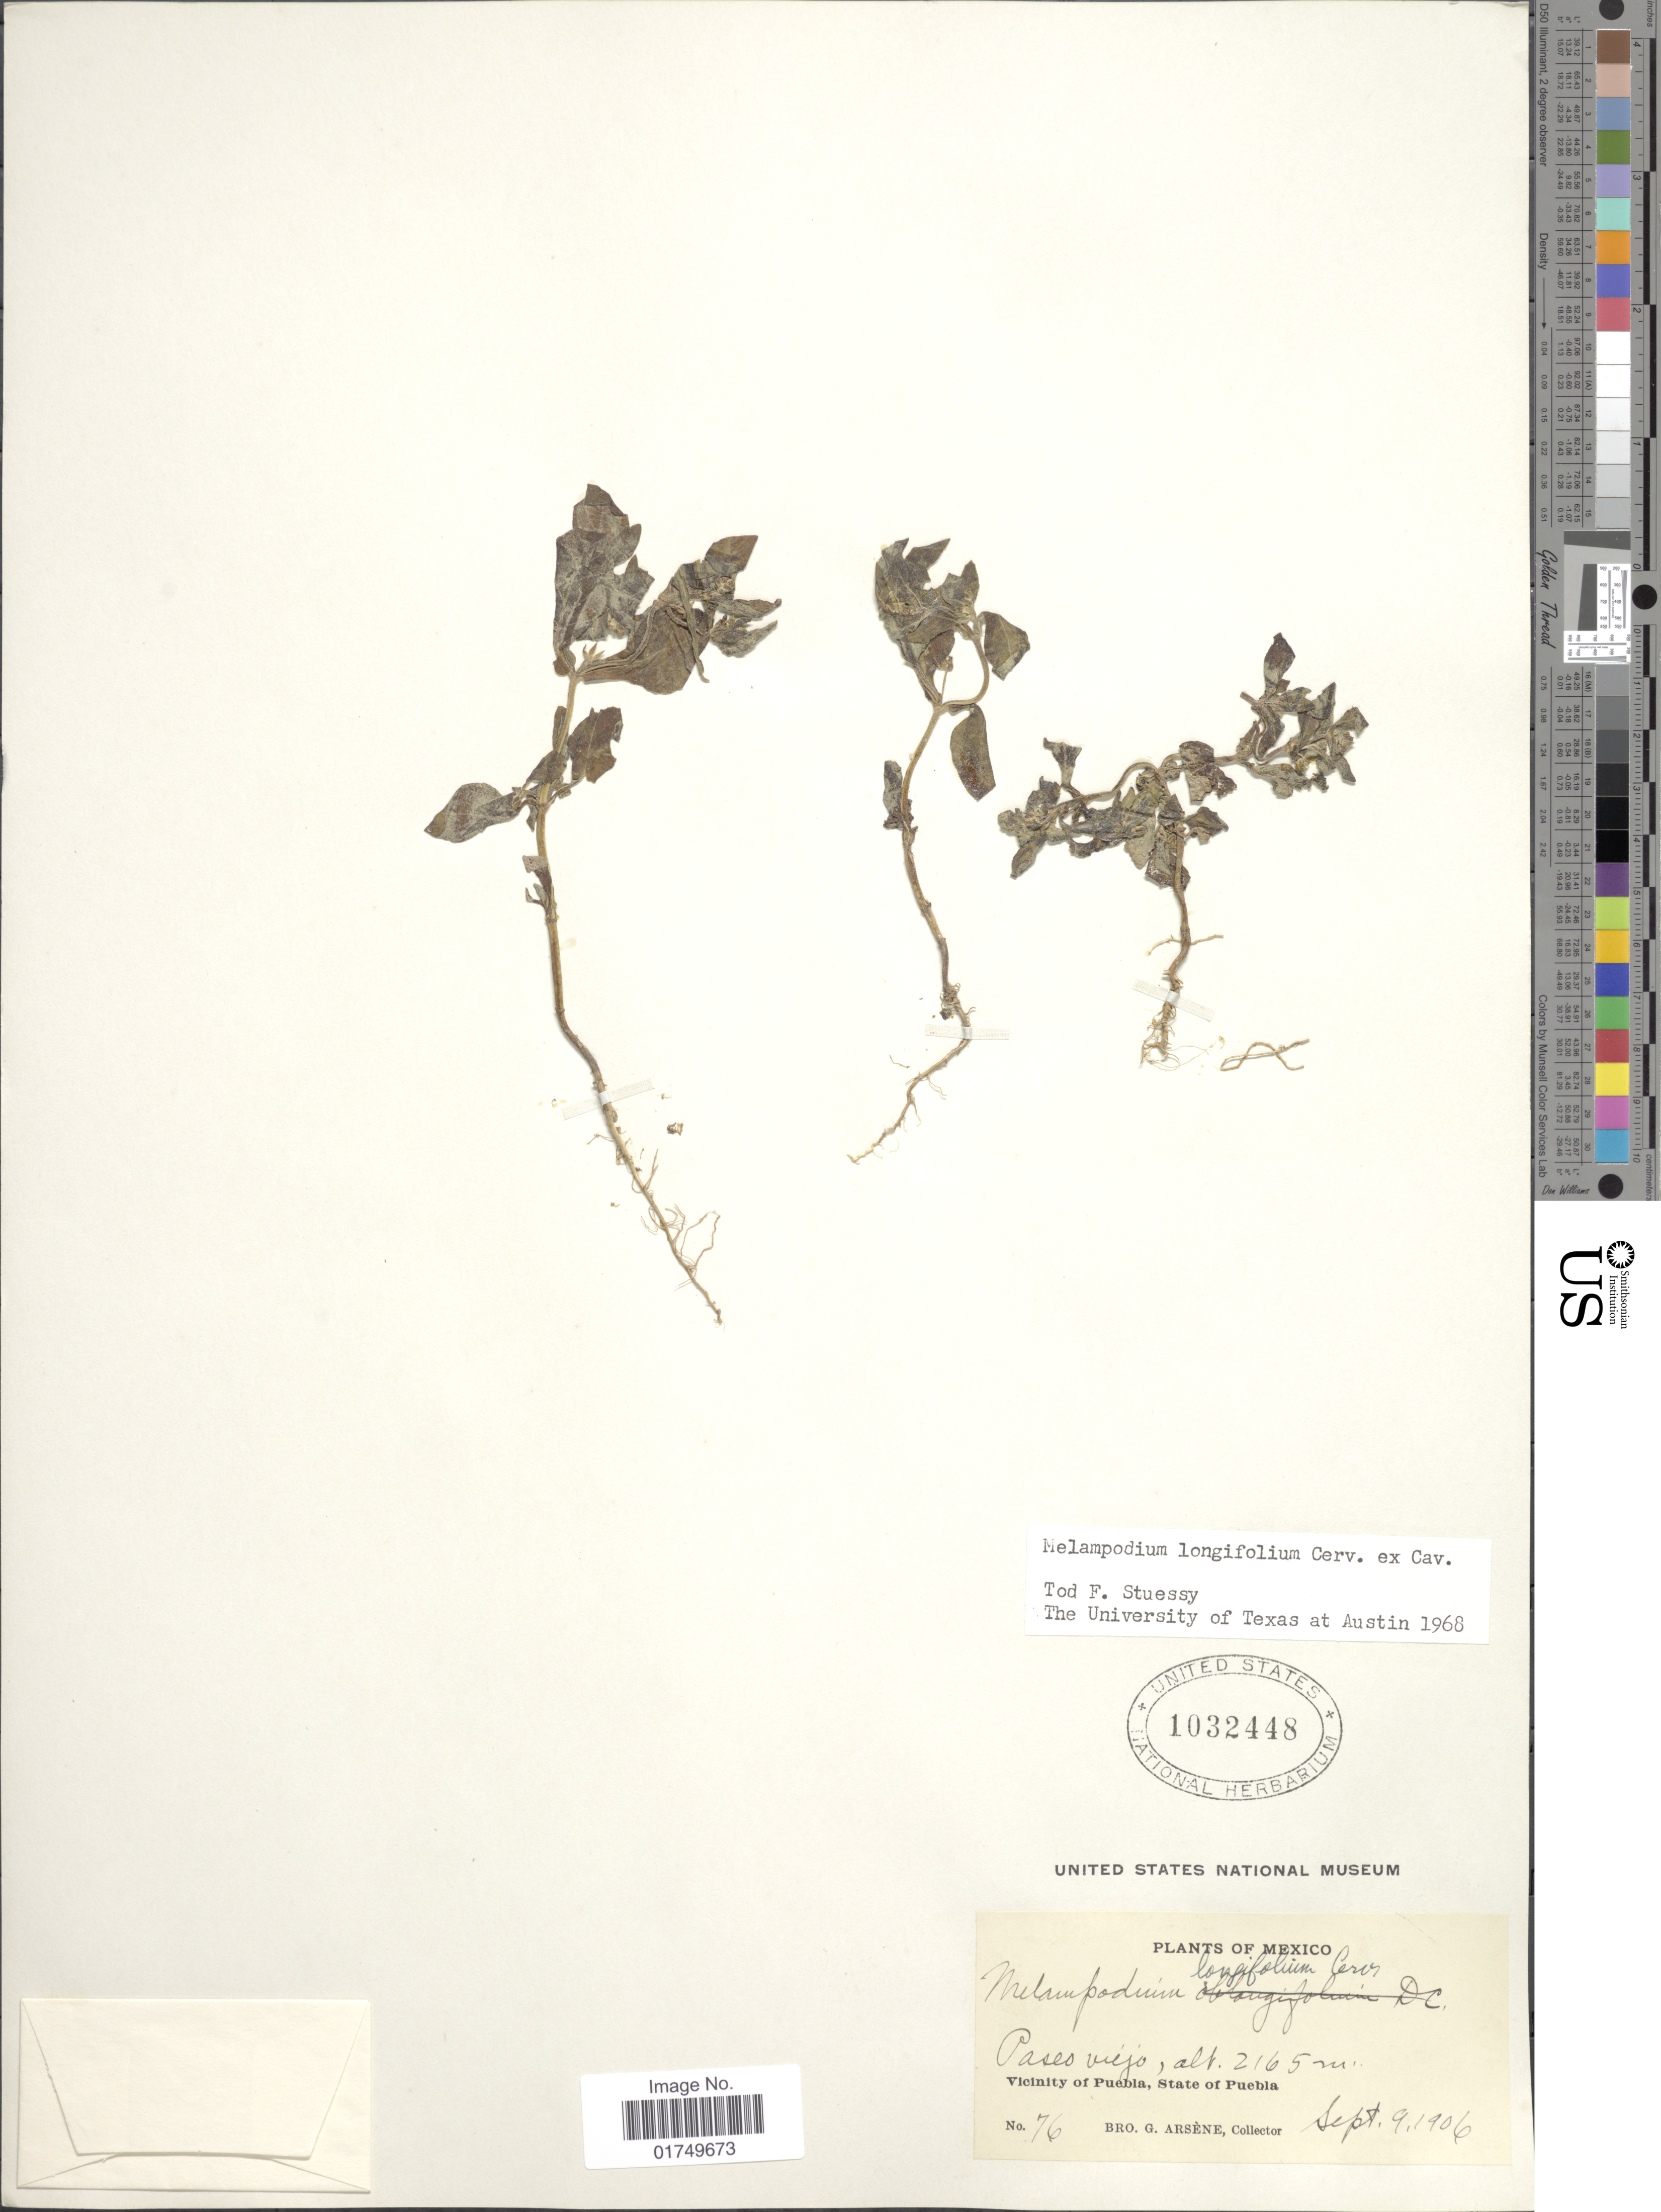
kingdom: Plantae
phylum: Tracheophyta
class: Magnoliopsida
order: Asterales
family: Asteraceae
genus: Melampodium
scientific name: Melampodium longifolium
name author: Cerv. ex Cav.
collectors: Bro. G. Arsène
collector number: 76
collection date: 1906-09-09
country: Mexico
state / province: Puebla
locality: Pases viejo, Vicinity of Puebla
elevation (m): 2165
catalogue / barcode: US 1032448